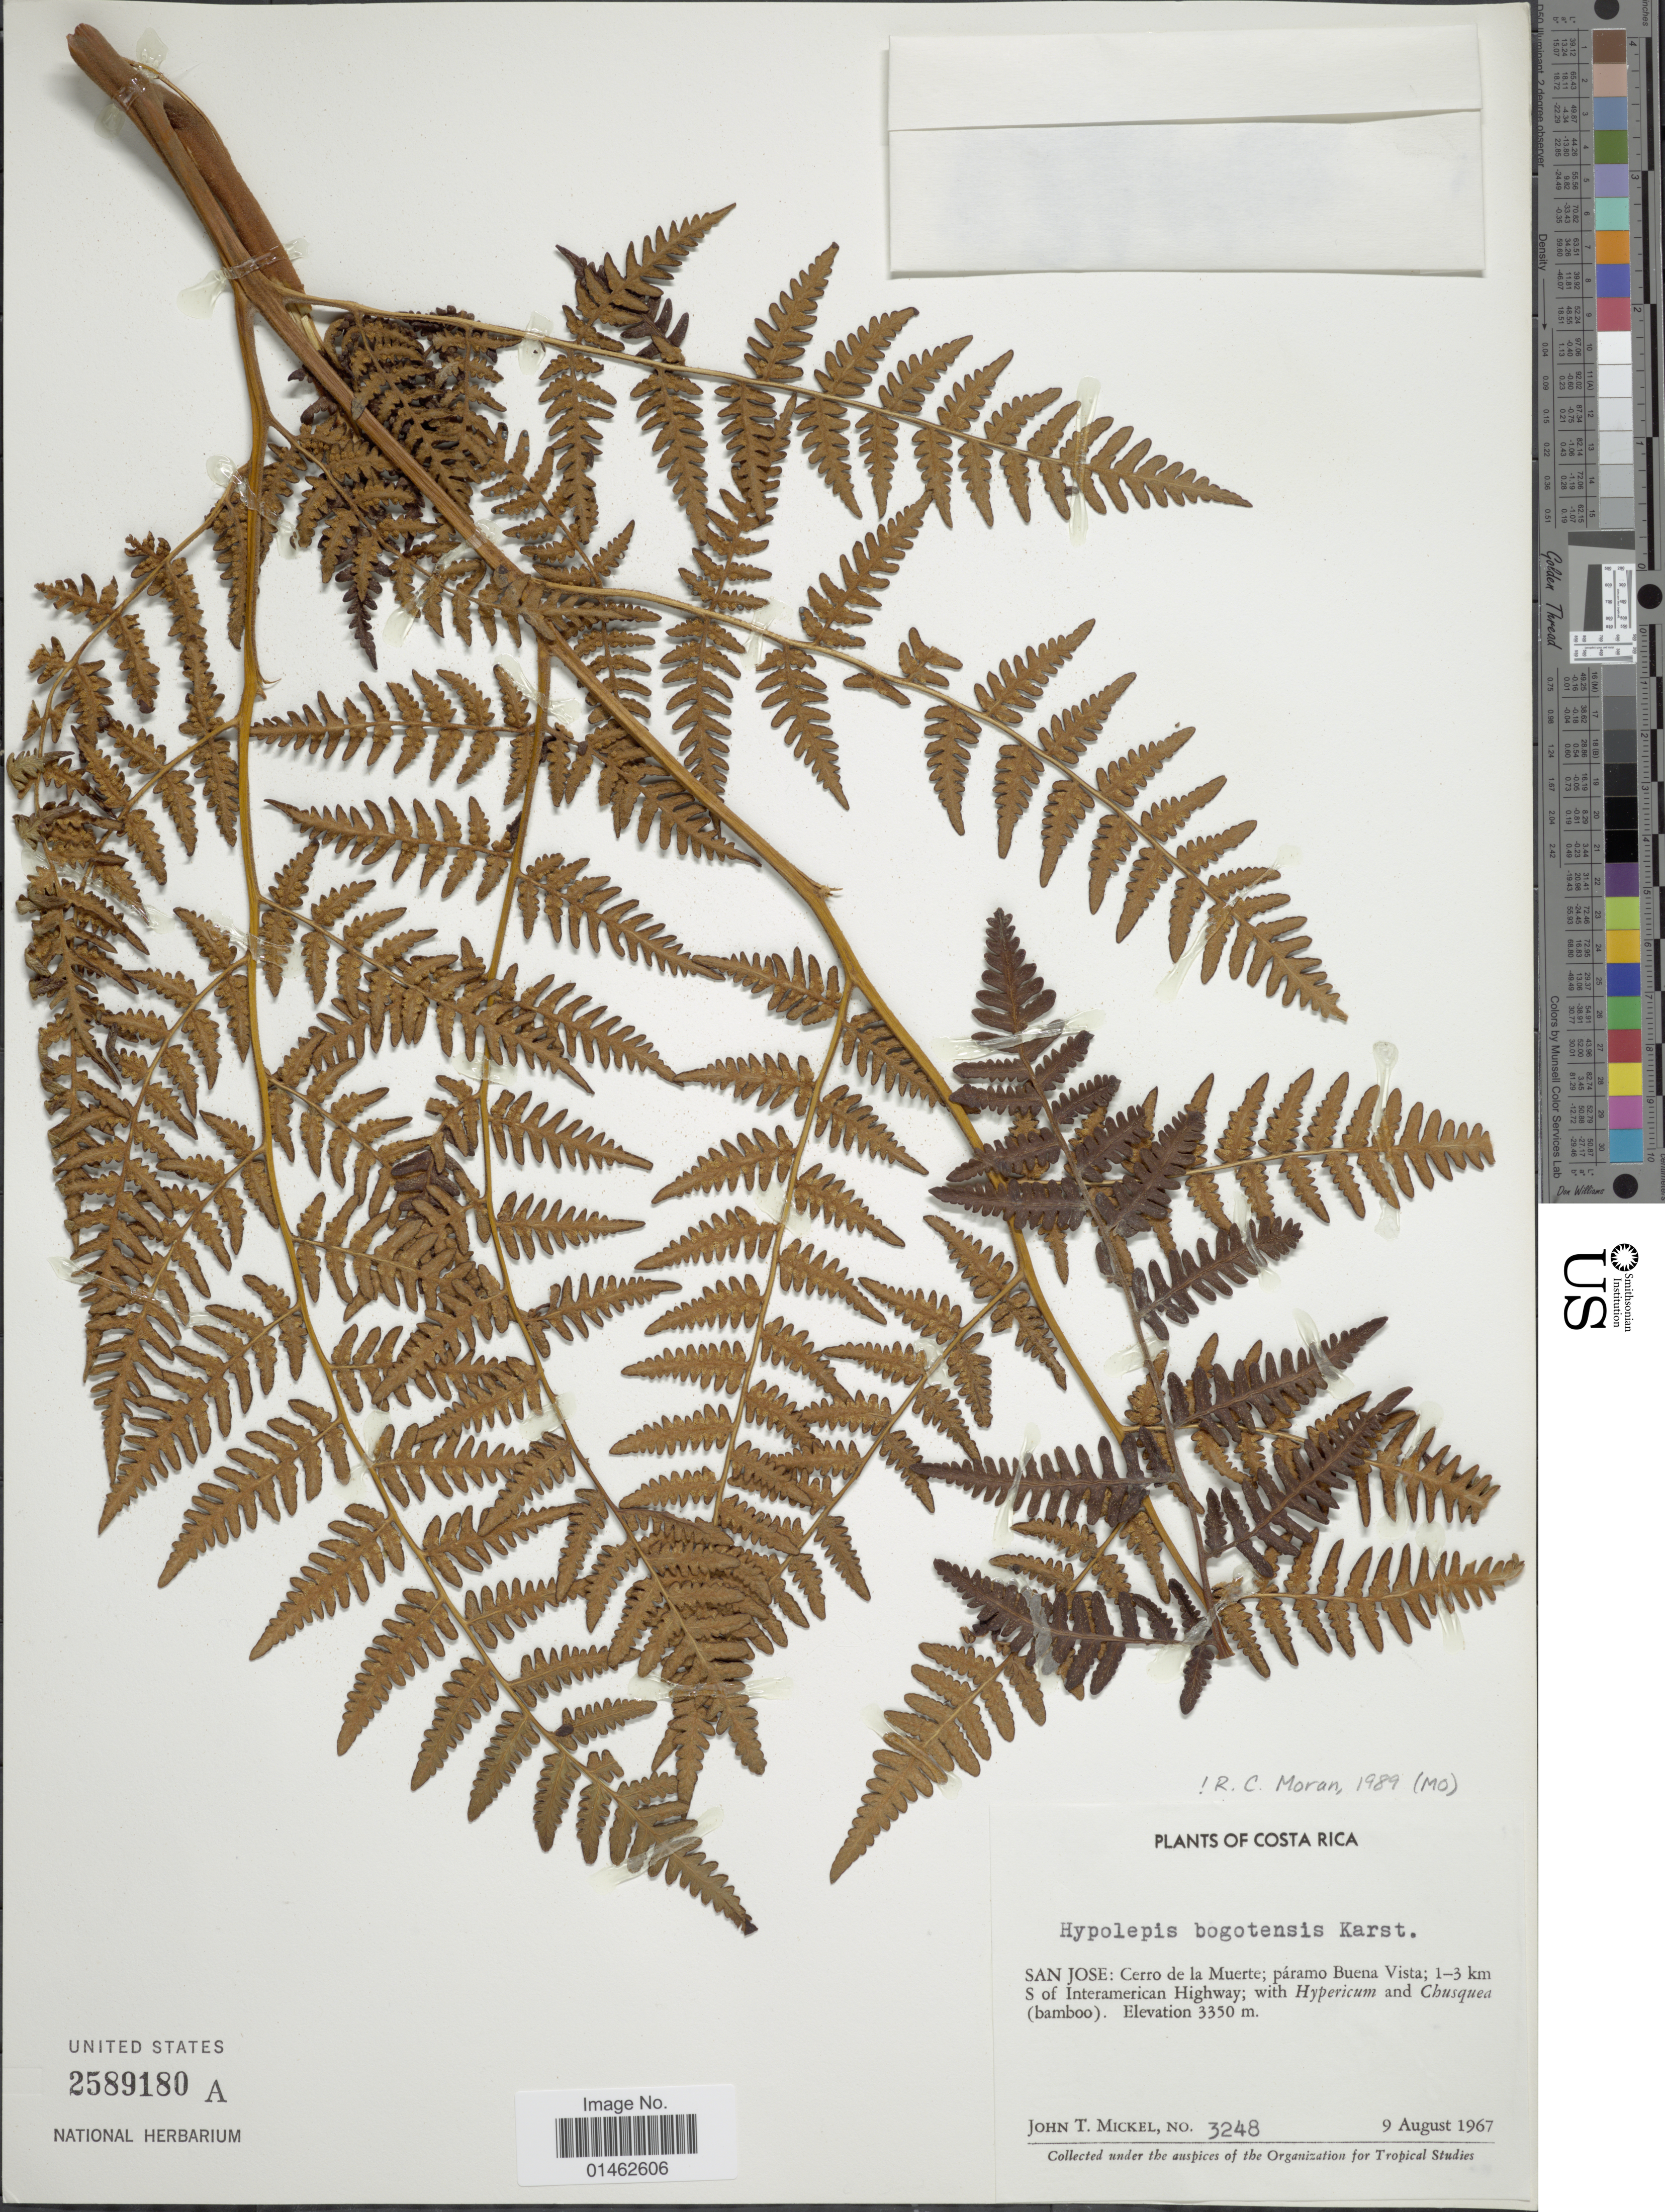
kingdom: Plantae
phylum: Tracheophyta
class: Polypodiopsida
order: Polypodiales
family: Dennstaedtiaceae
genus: Hypolepis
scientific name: Hypolepis bogotensis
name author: H. Karst.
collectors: J. T. Mickel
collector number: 3248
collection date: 1967-08-09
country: Costa Rica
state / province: San José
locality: Cerro de la Muerte; páramo Buena Vista; 1-3 km S of Interamerican Highway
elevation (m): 3350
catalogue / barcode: US 2589180A